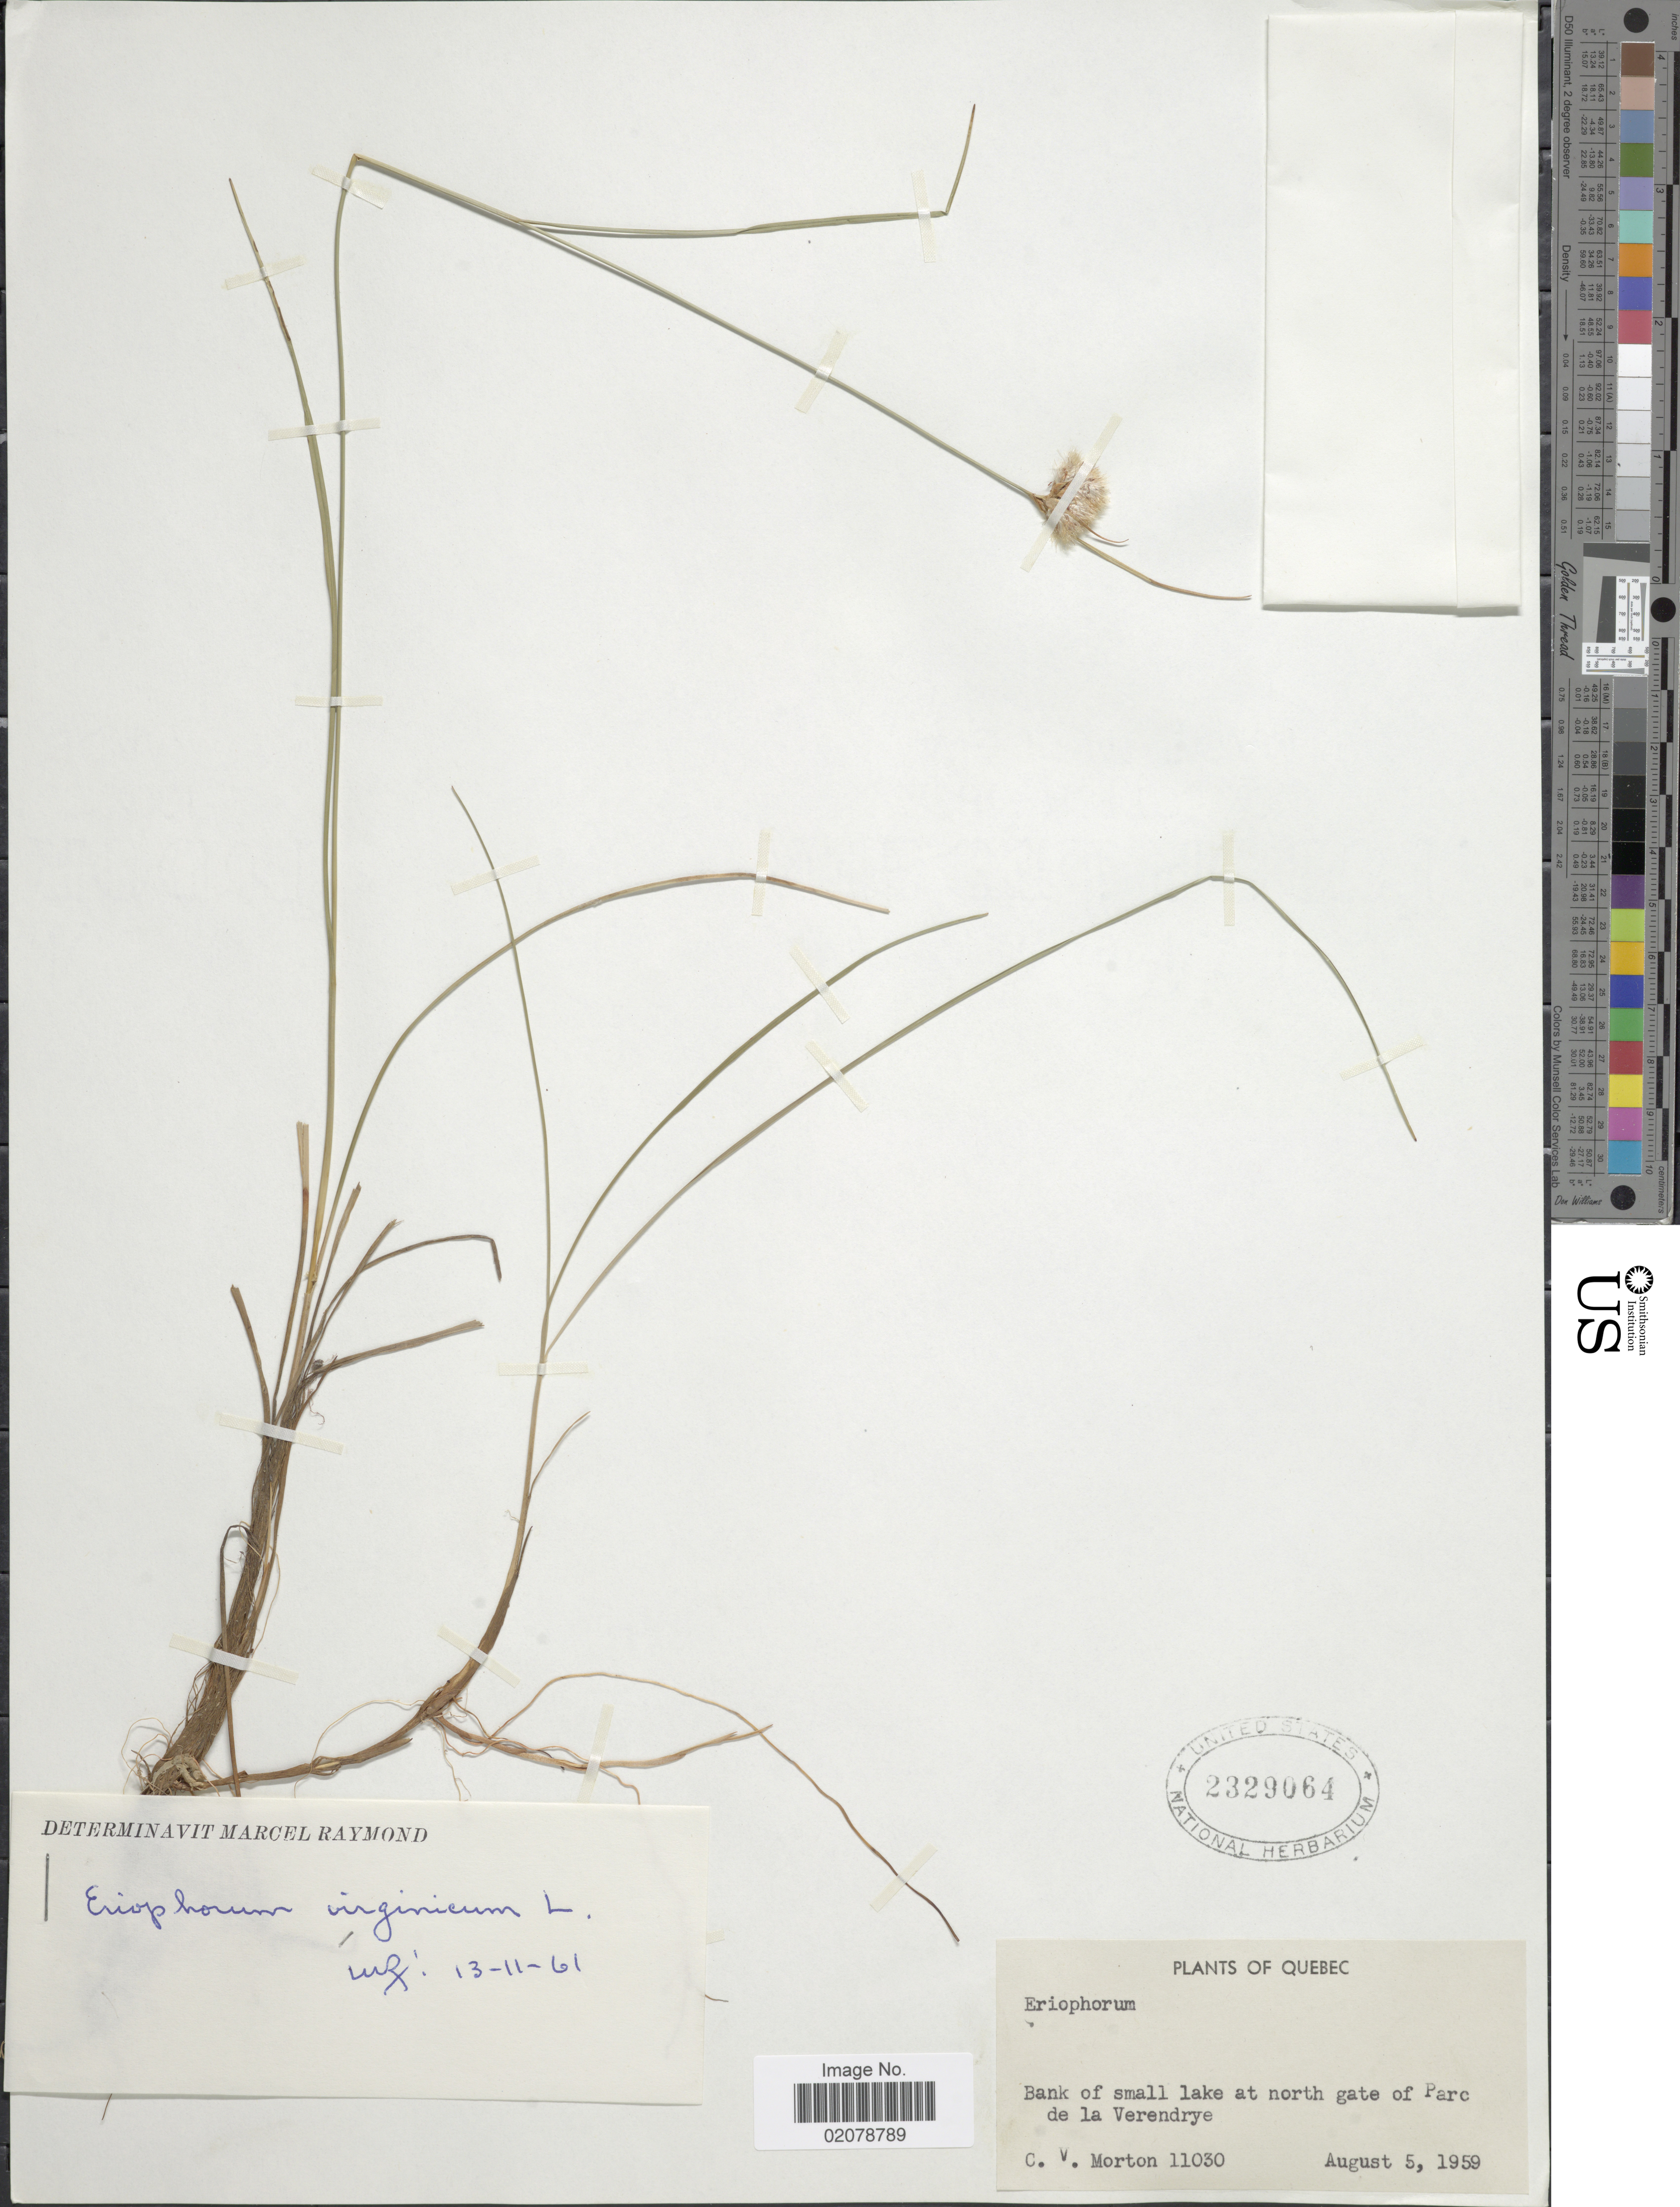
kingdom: Plantae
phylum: Tracheophyta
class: Liliopsida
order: Poales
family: Cyperaceae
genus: Eriophorum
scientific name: Eriophorum virginicum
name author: L.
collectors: C. V. Morton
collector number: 11030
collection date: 1959-08-05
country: Canada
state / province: Quebec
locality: At north gate of Parc de la Verendrye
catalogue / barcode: US 2329064